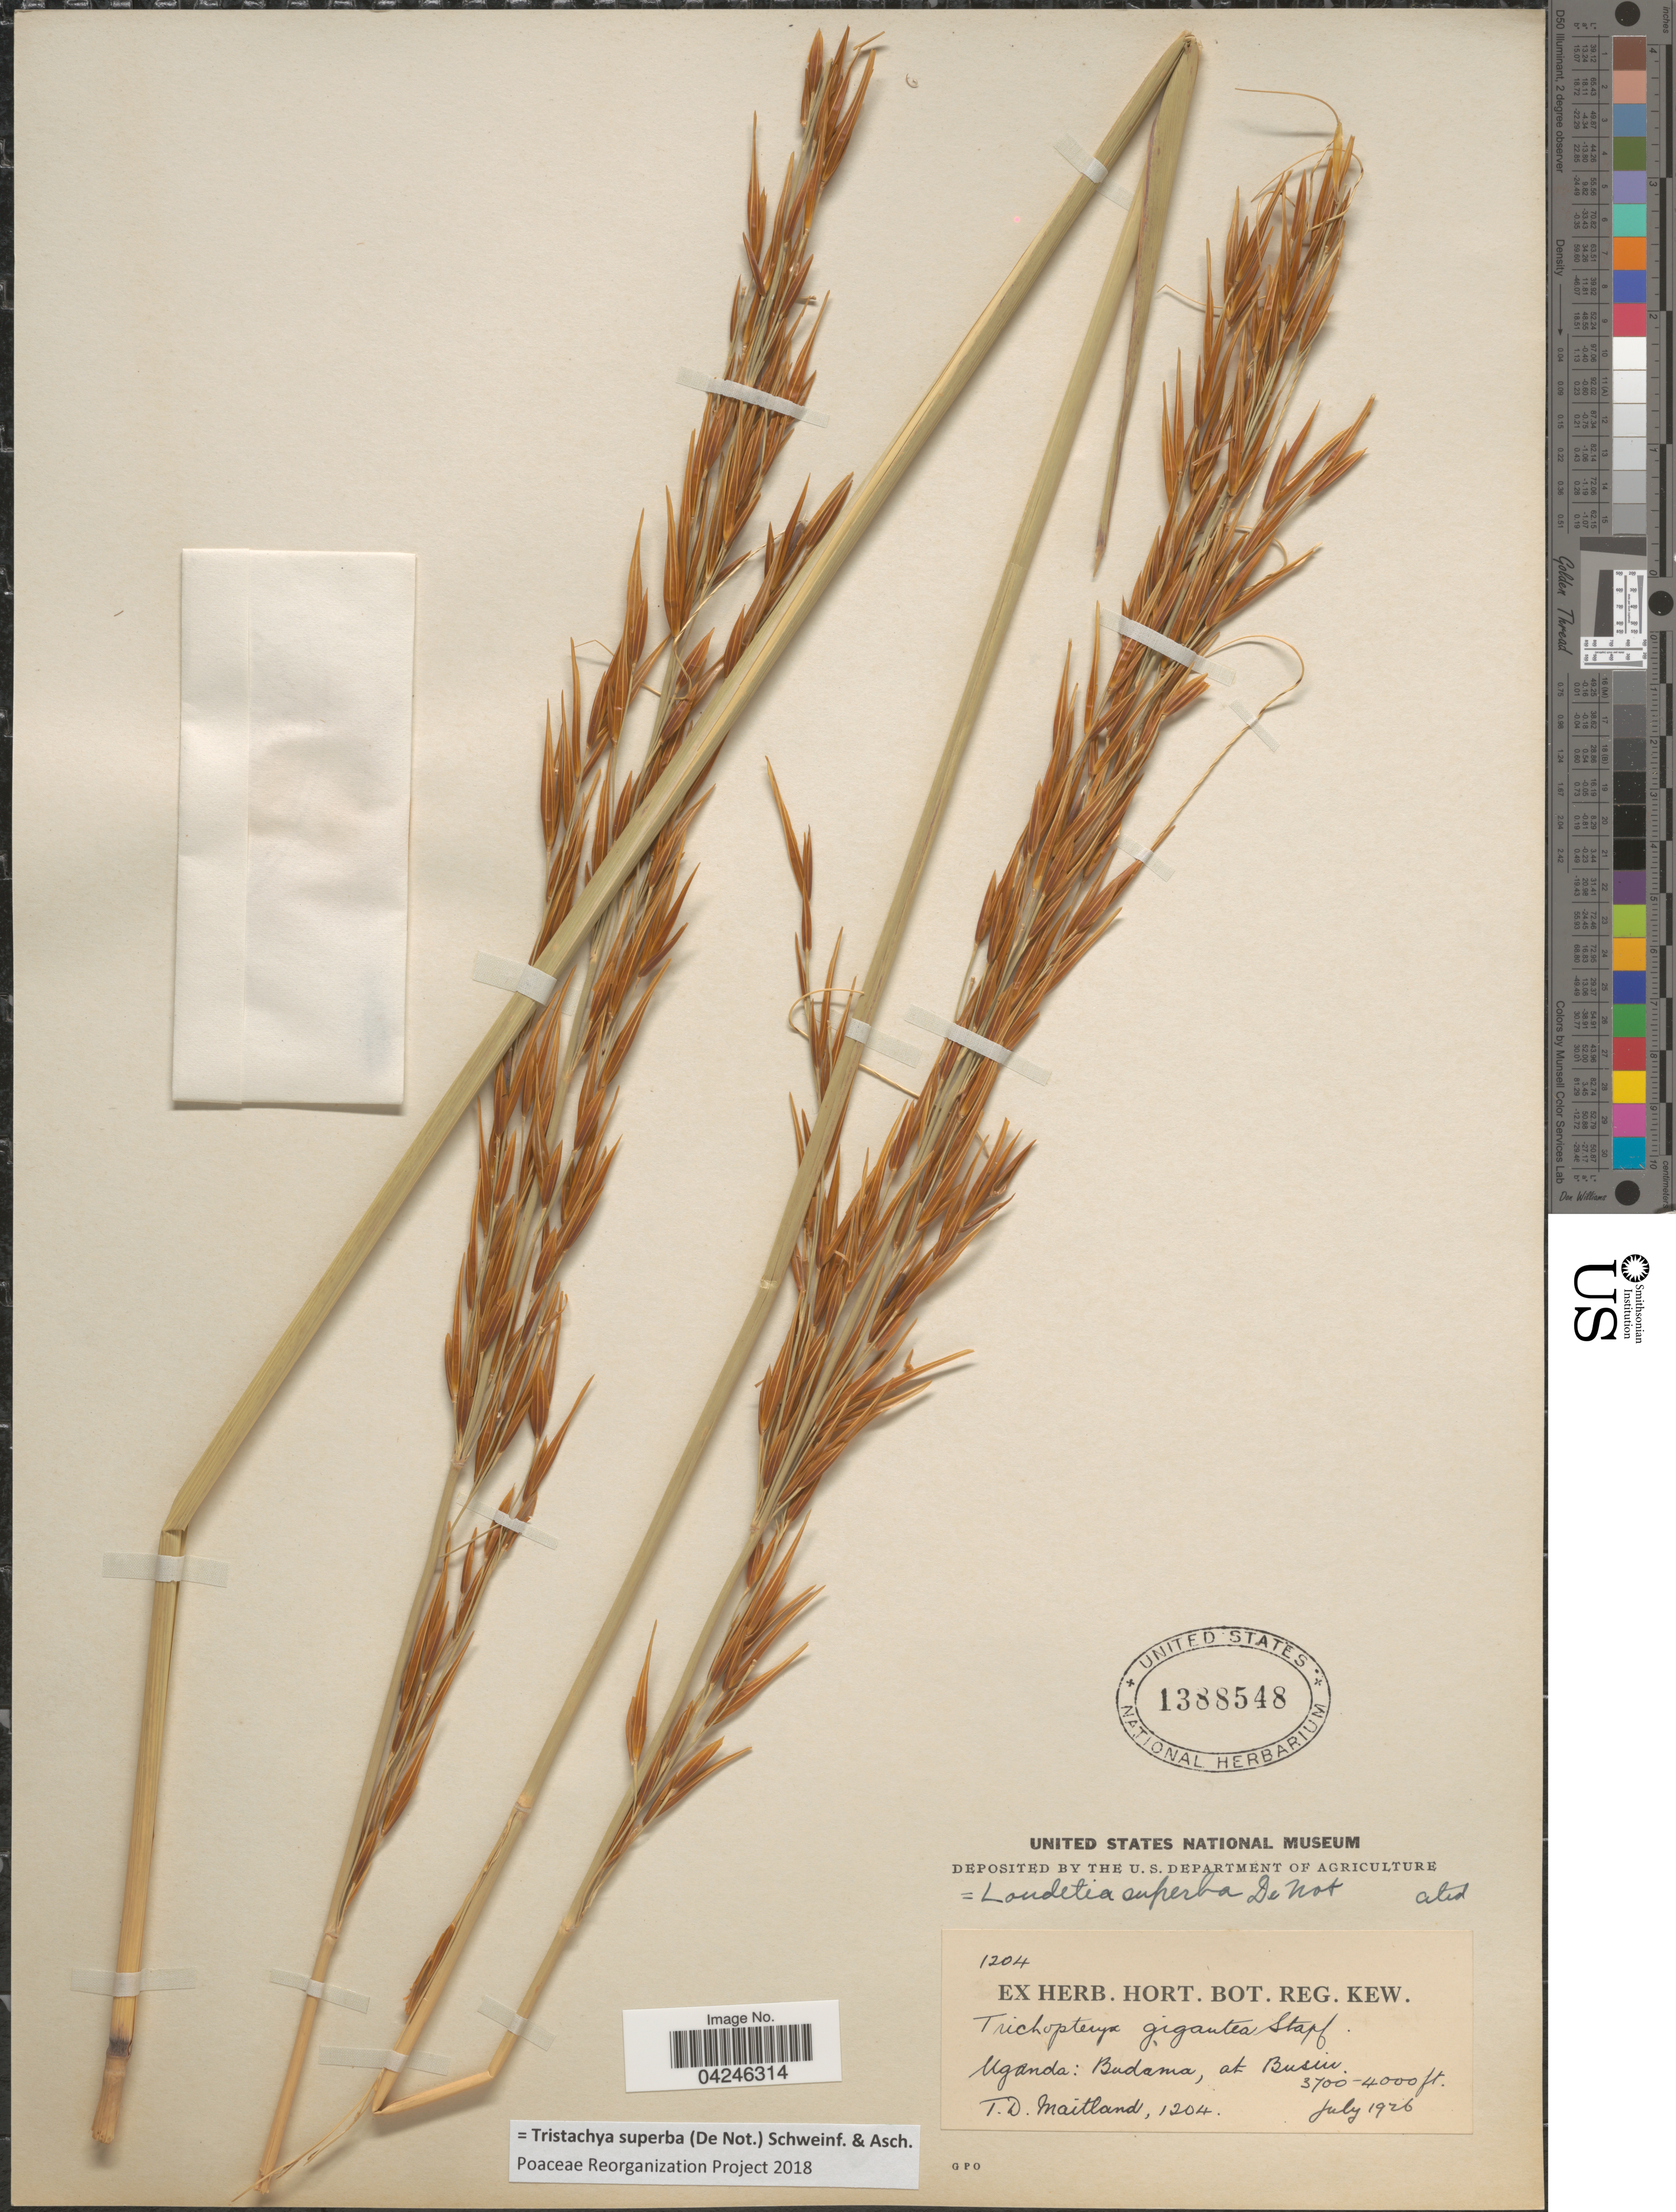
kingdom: Plantae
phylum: Tracheophyta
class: Liliopsida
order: Poales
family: Poaceae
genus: Tristachya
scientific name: Tristachya superba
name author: (De Not.) Schweinf. & Asch.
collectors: T. Maitland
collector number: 1204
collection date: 1926-07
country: Uganda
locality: Budama, at Busin.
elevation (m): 1128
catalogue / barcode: US 1388548